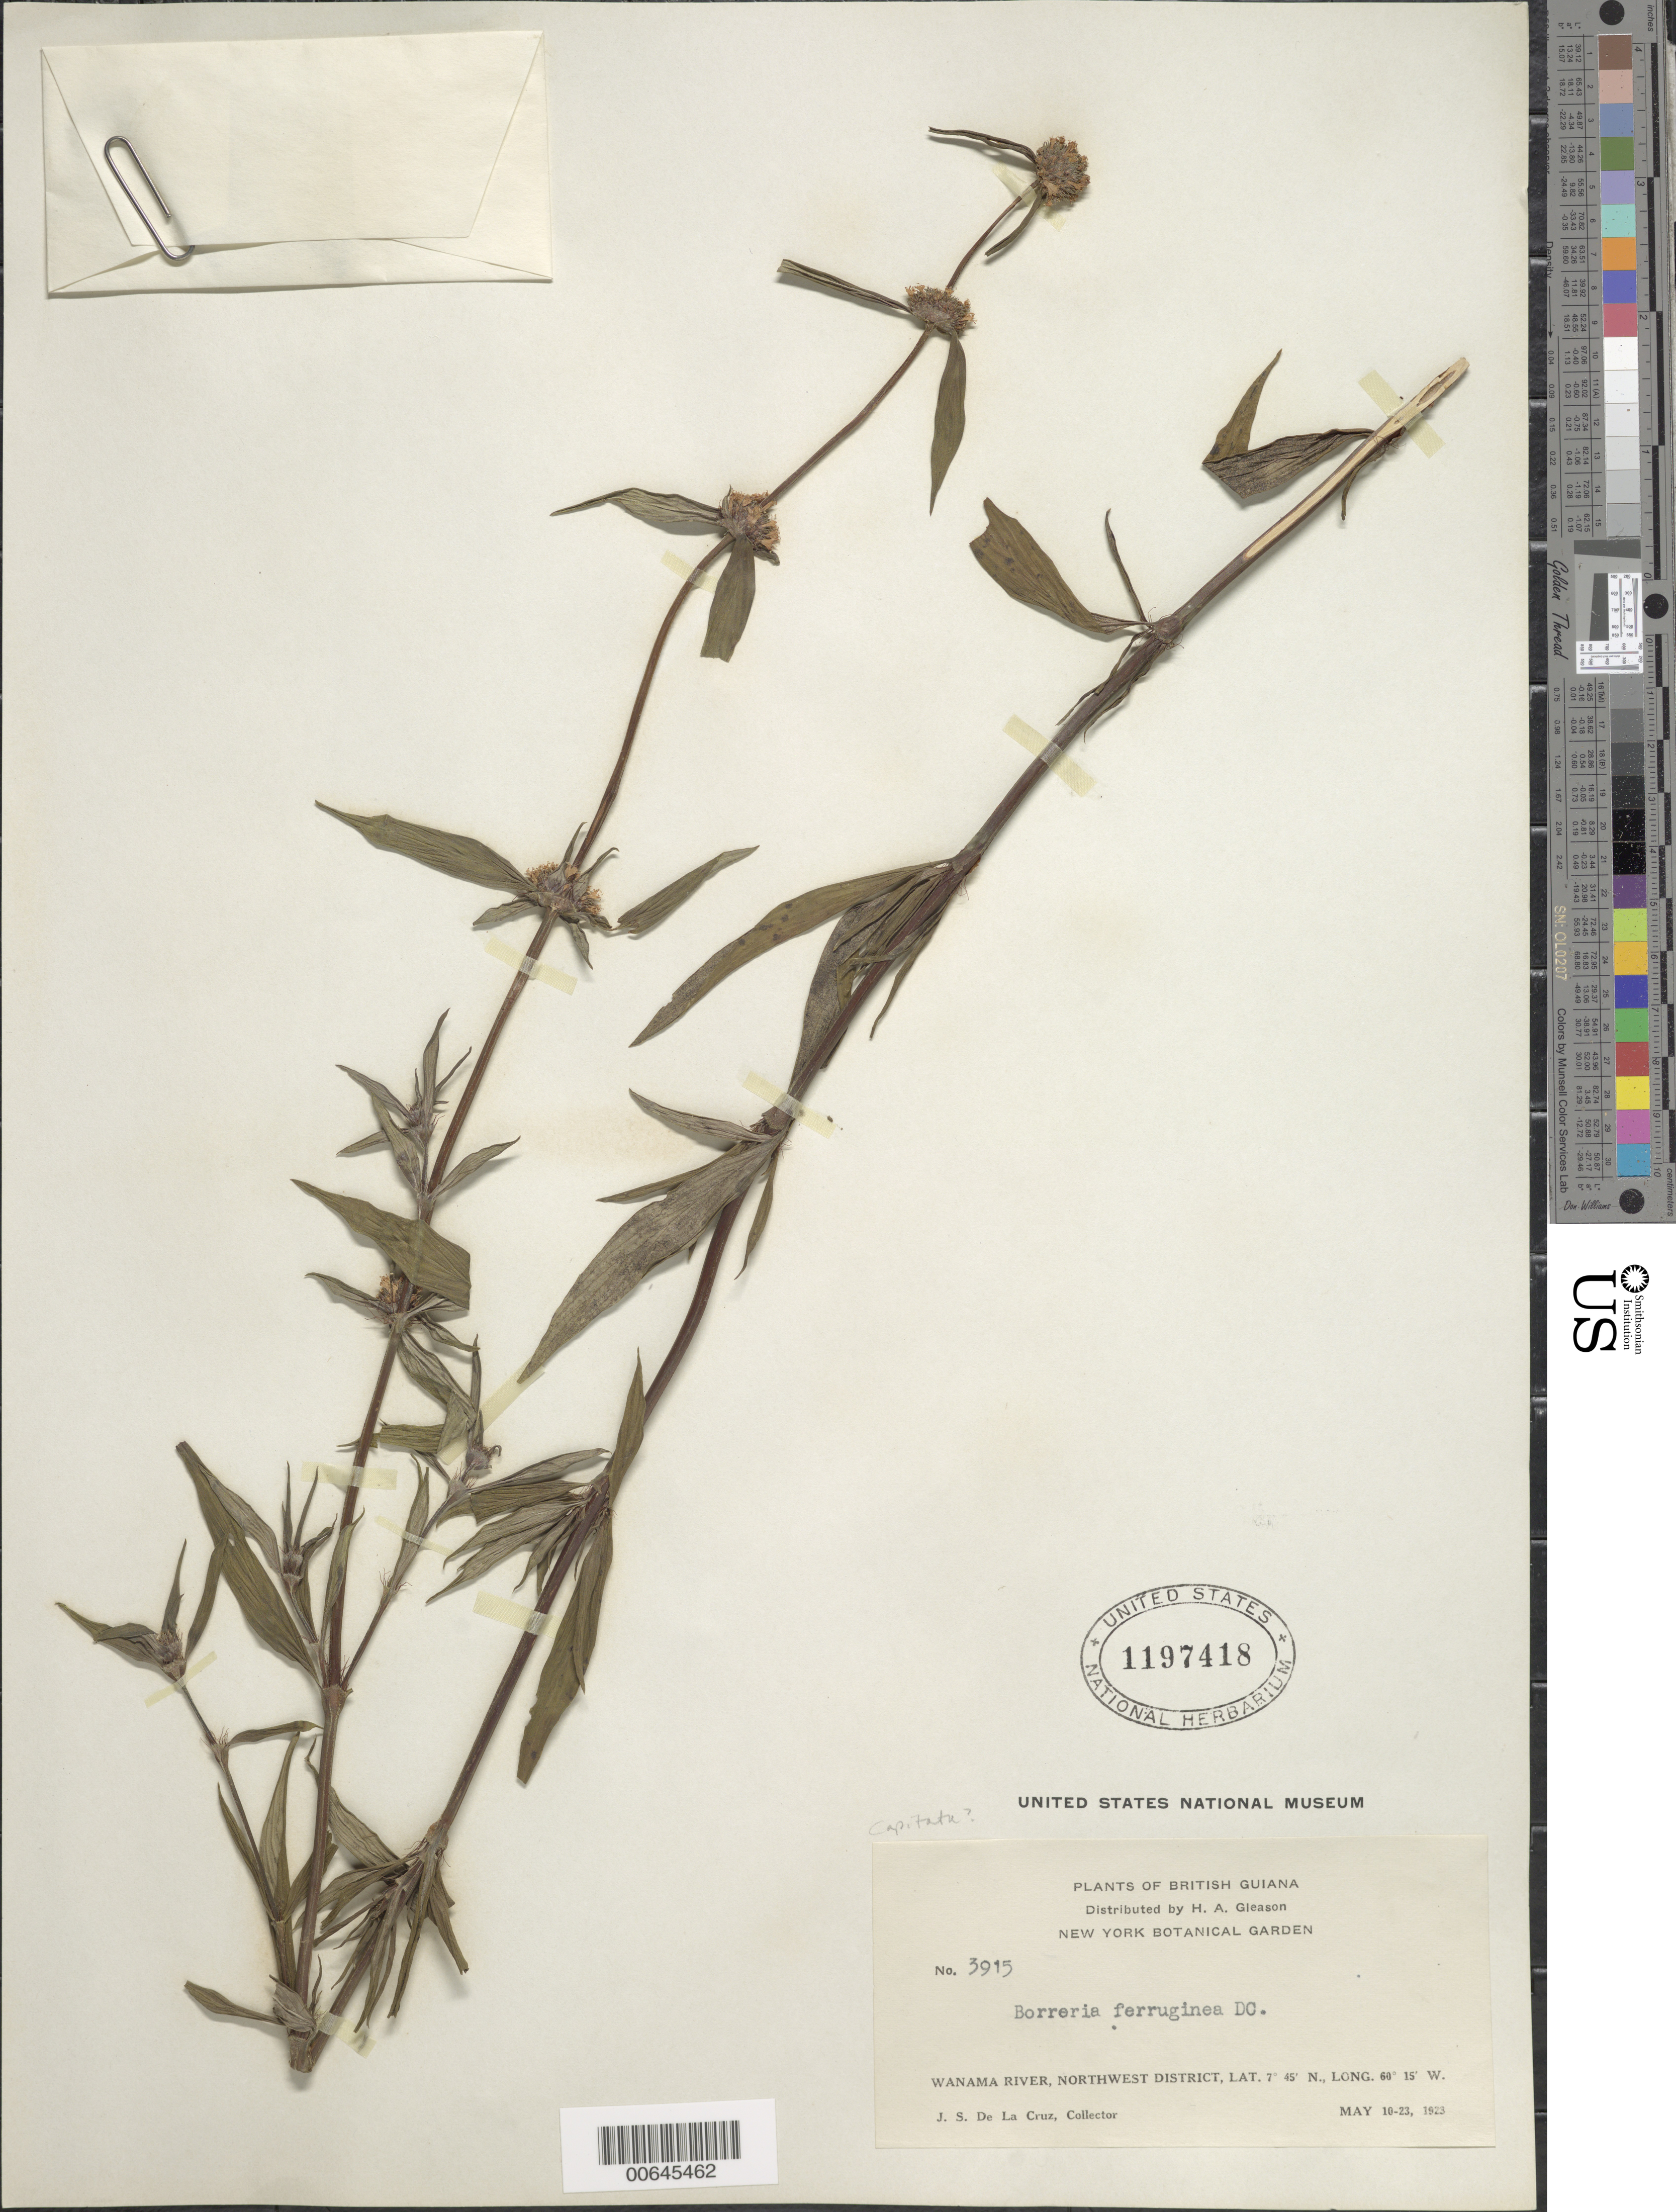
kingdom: Plantae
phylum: Tracheophyta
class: Magnoliopsida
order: Gentianales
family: Rubiaceae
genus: Borreria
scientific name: Borreria capitata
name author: (Ruiz & Pav.) DC.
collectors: J. S. de la Cruz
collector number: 3915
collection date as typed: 10-May-23 to 23-May-23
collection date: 1923-05-10/1923-05-23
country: Guyana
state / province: Barima-Waini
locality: Wanama R., NW District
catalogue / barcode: US 1197418